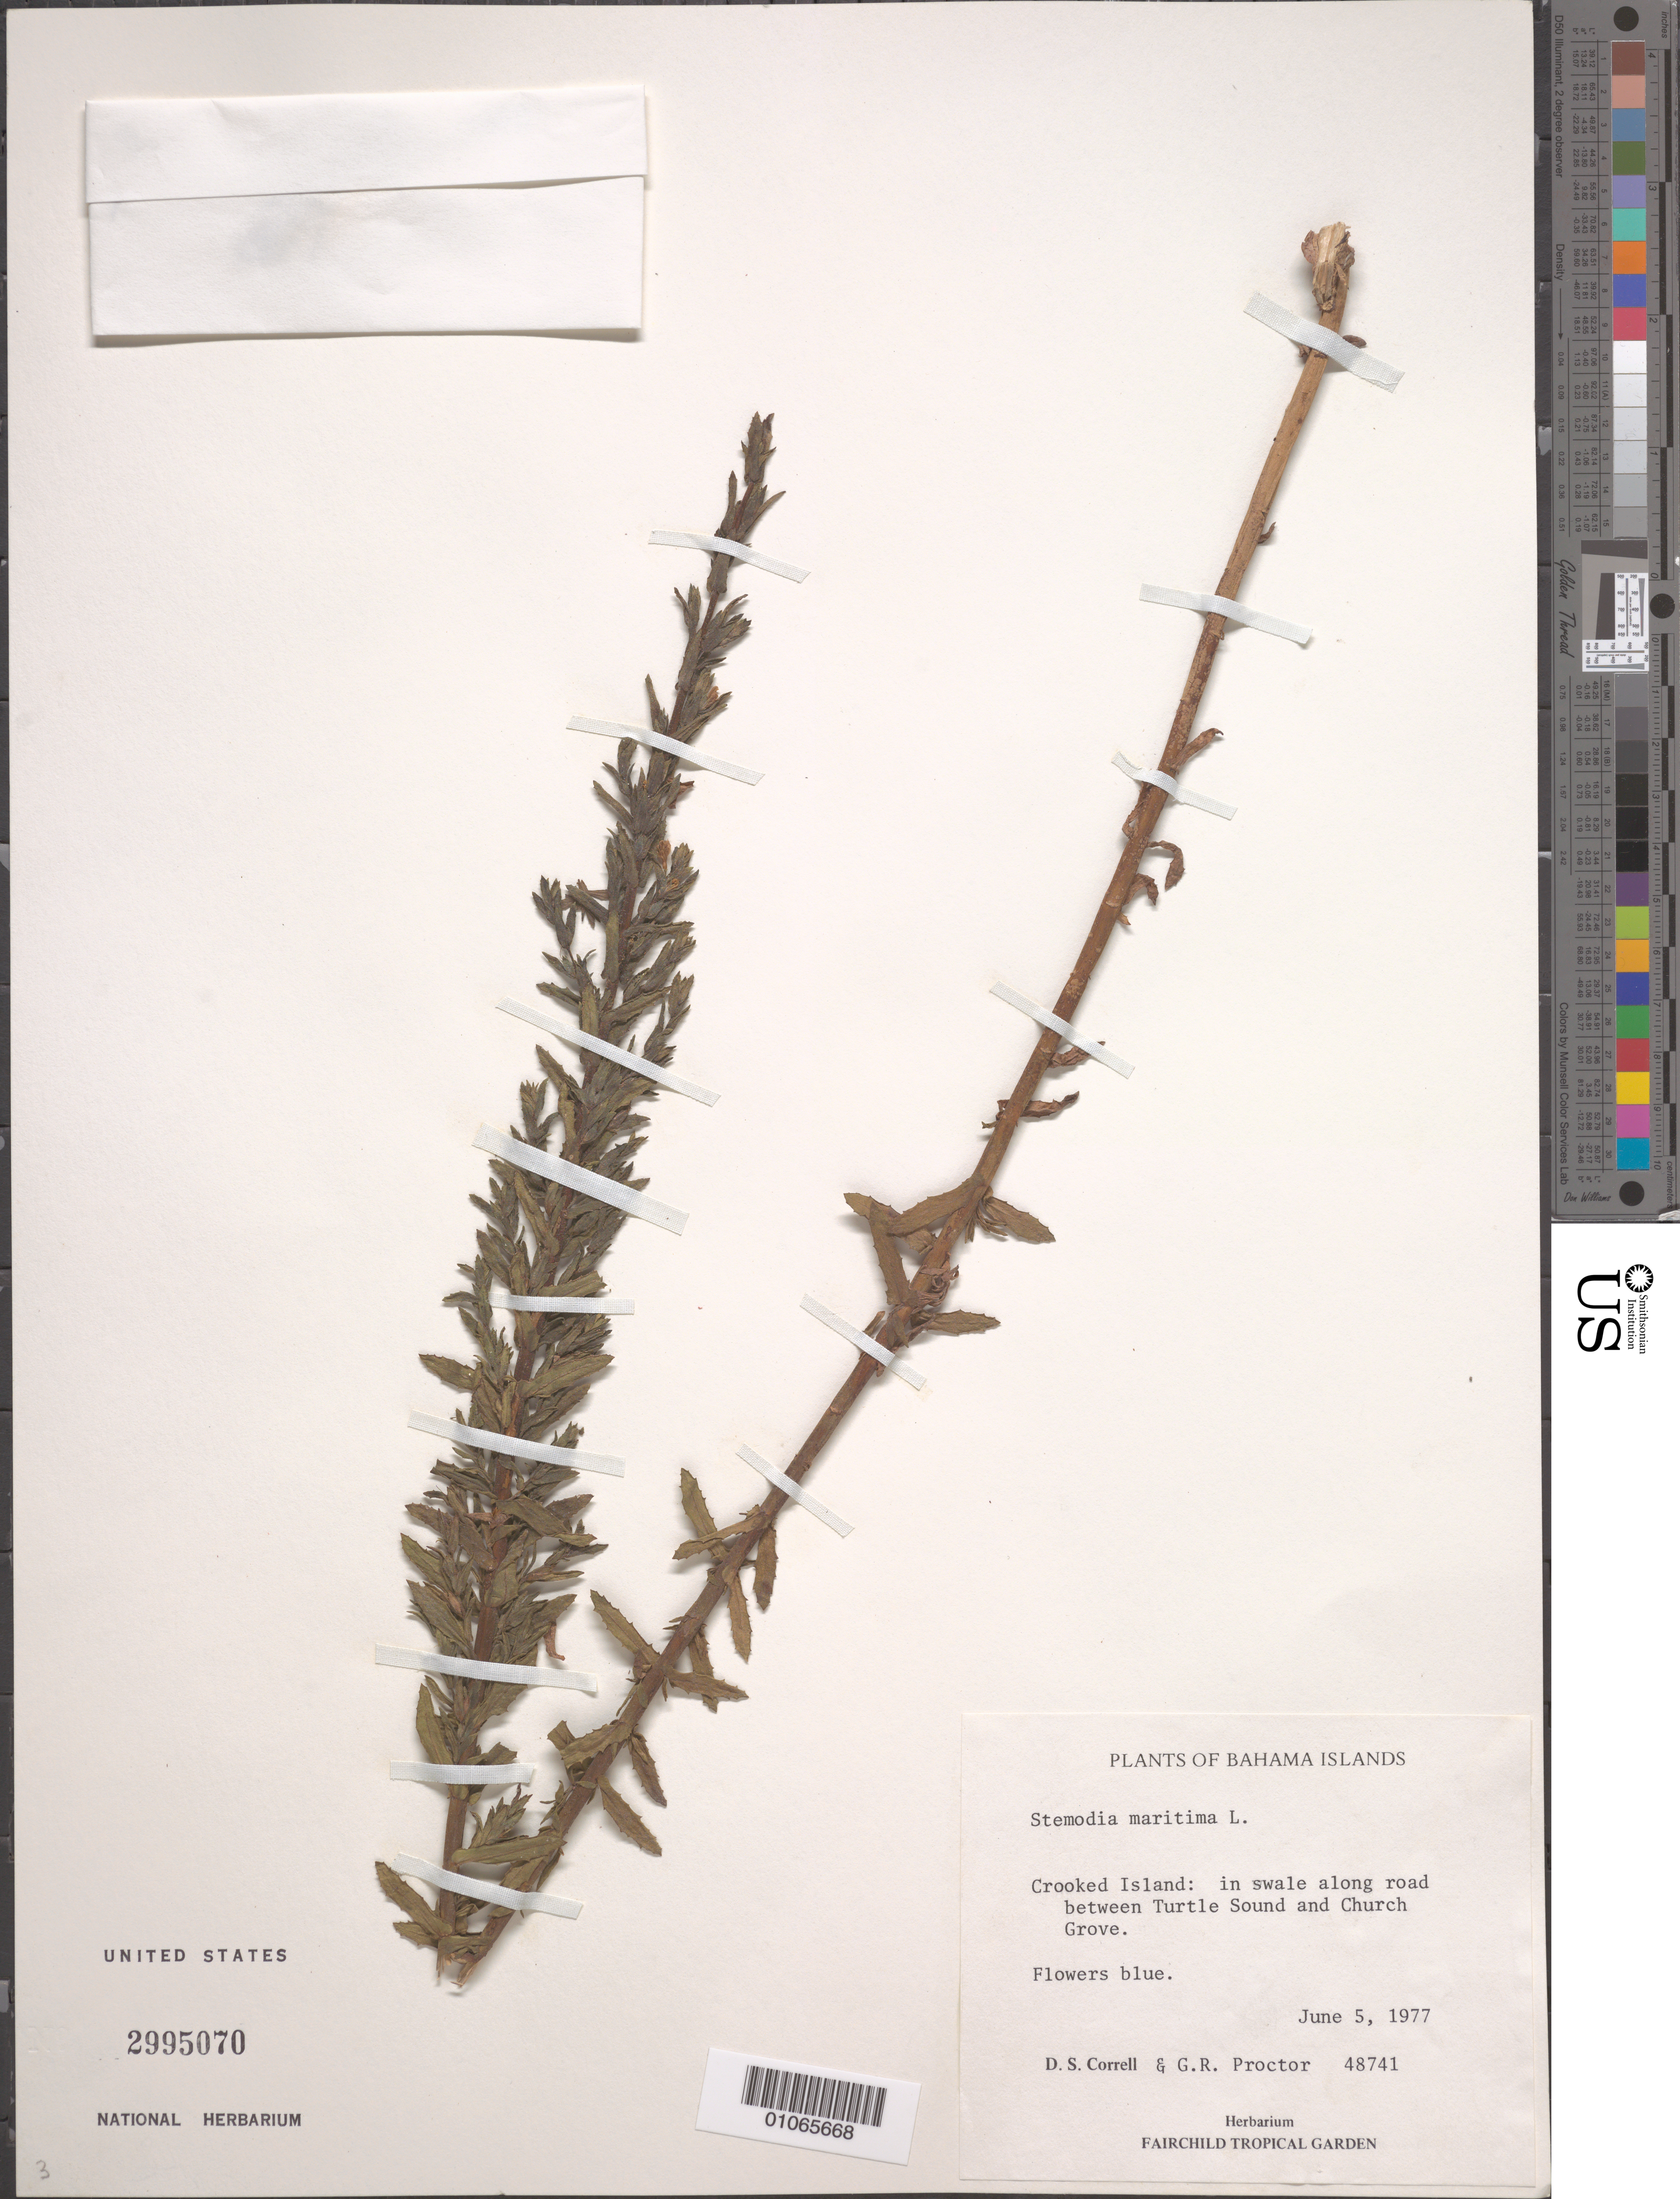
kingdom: Plantae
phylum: Tracheophyta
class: Magnoliopsida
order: Lamiales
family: Plantaginaceae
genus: Stemodia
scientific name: Stemodia maritima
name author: L.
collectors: D. S. Correll & G. R. Proctor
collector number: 48741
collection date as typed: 05 Jun 1977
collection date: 1977-06-05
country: Bahamas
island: Crooked I.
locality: In swale along road between Turtle Sound and Church Grove.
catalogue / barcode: US 2995070